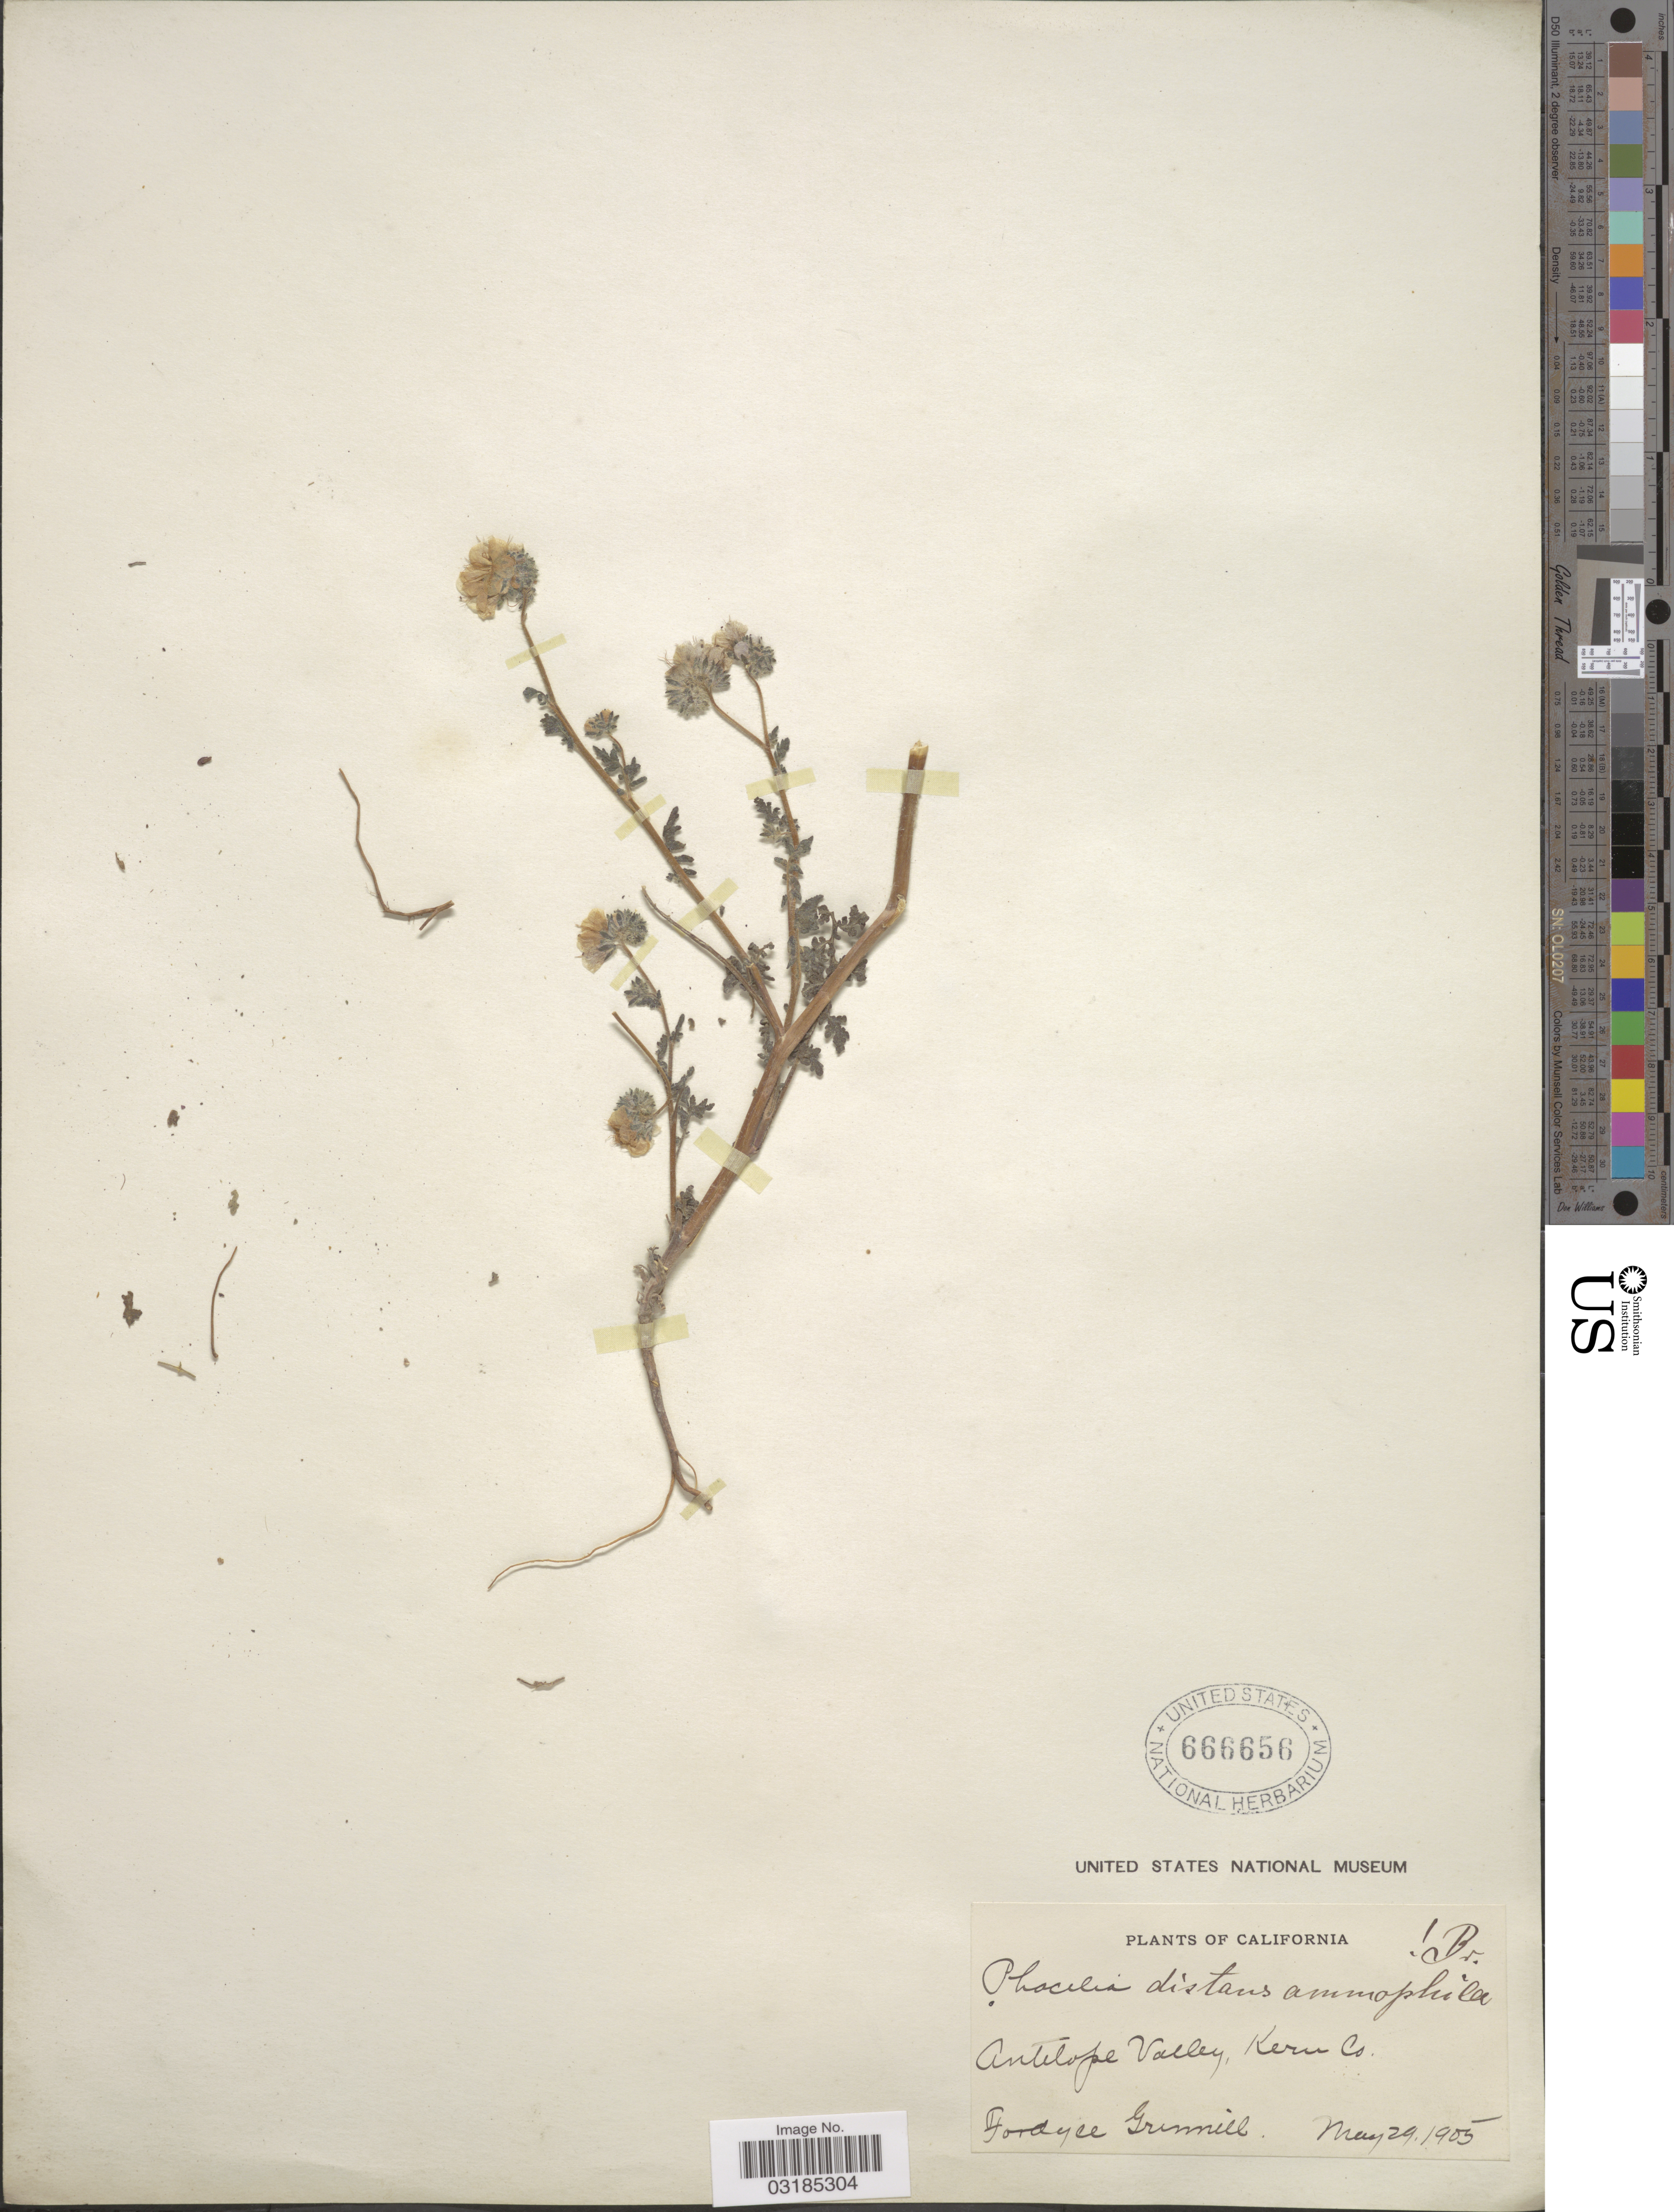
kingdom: Plantae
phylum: Tracheophyta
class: Magnoliopsida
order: Boraginales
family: Hydrophyllaceae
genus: Phacelia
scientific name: Phacelia distans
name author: Benth.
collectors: F. Grinnell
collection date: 1905-05-29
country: United States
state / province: California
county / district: Kern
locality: Antelope Valley, Kern Co.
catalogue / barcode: US 666656